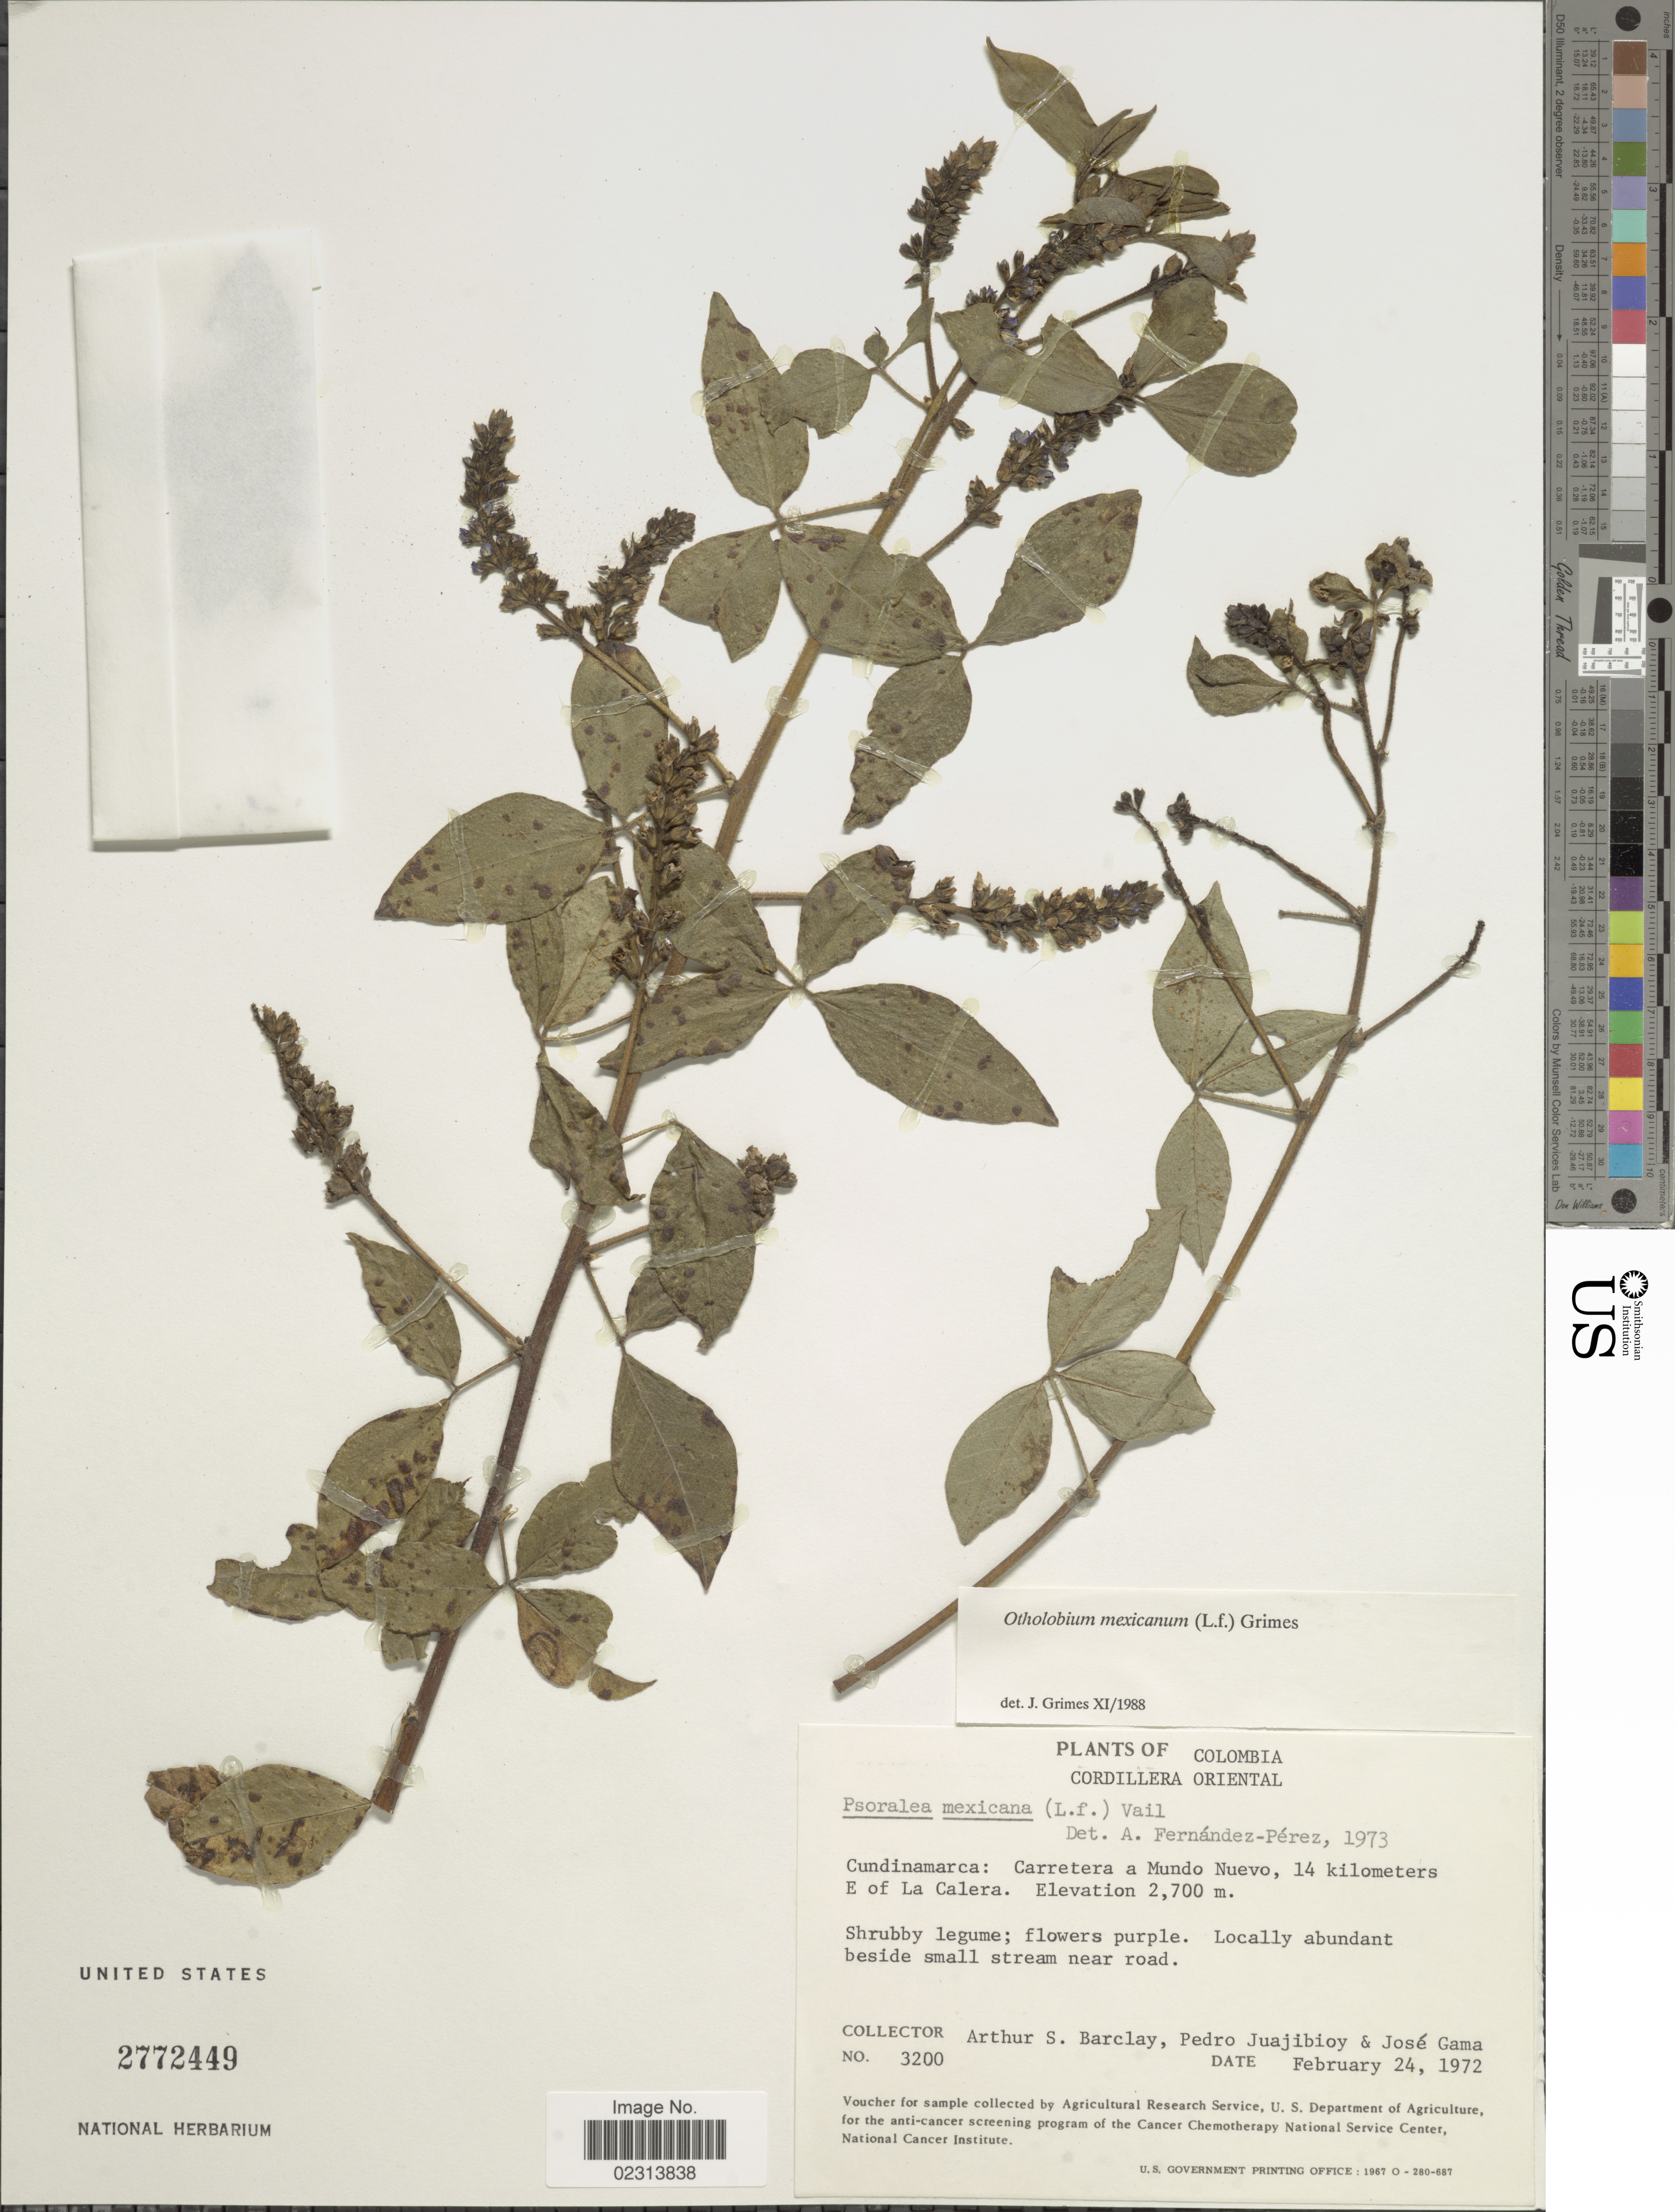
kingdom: Plantae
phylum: Tracheophyta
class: Magnoliopsida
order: Fabales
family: Fabaceae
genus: Otholobium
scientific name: Otholobium mexicanum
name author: (L. f.) J.W. Grimes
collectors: A. S. Barclay, P. Juajibioy & J. Gama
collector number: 3200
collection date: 1972-02-24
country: Colombia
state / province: Cundinamarca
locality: Cordillera Oriental, Cundinamarca: Carretera a Mundo Nuevo, 14 kilometers E of La Calera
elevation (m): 2700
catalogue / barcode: US 2772449